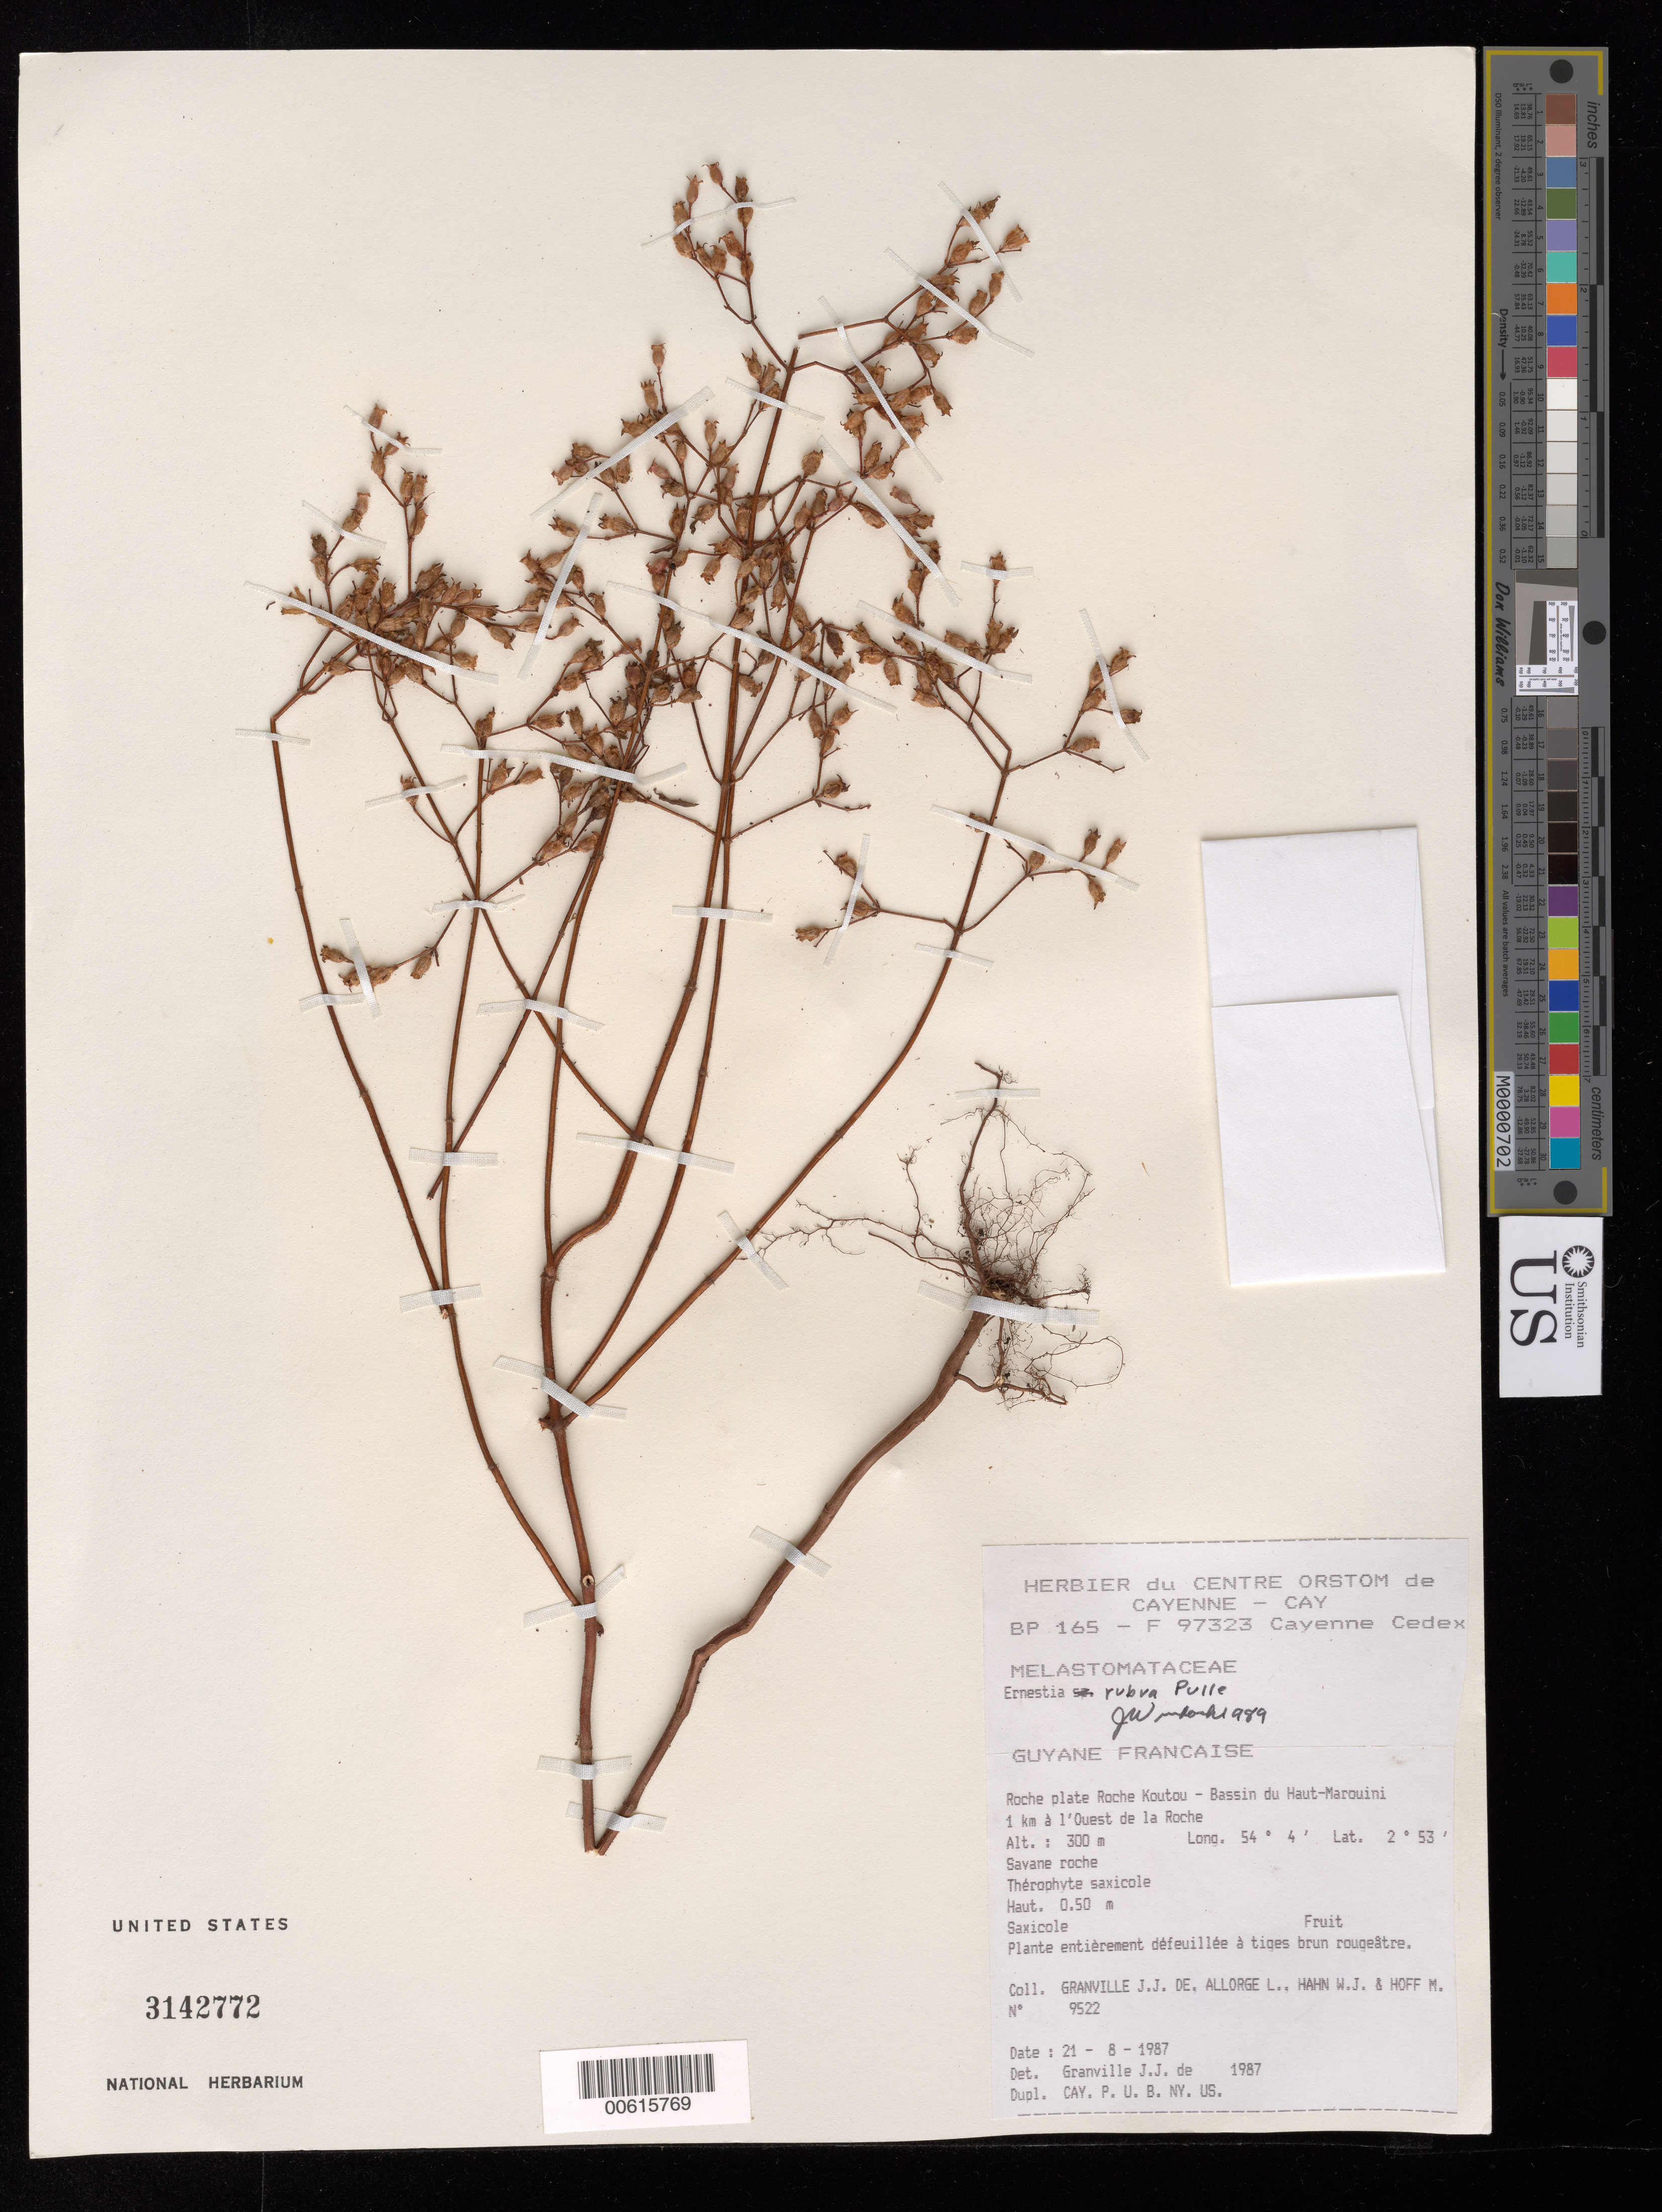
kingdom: Plantae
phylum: Tracheophyta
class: Magnoliopsida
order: Myrtales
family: Melastomataceae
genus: Ernestia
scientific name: Ernestia rubra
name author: Pulle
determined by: Wurdack, John J., (US), US (UNITED STATES)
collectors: J.-J. de Granville, L. Allorge, W. J. Hahn & M. Hoff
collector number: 9522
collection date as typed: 21-Aug-87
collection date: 1987-08-21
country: French Guiana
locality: Roche Koutou, Bassin du Haut-Marouini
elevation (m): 300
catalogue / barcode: US 3142772